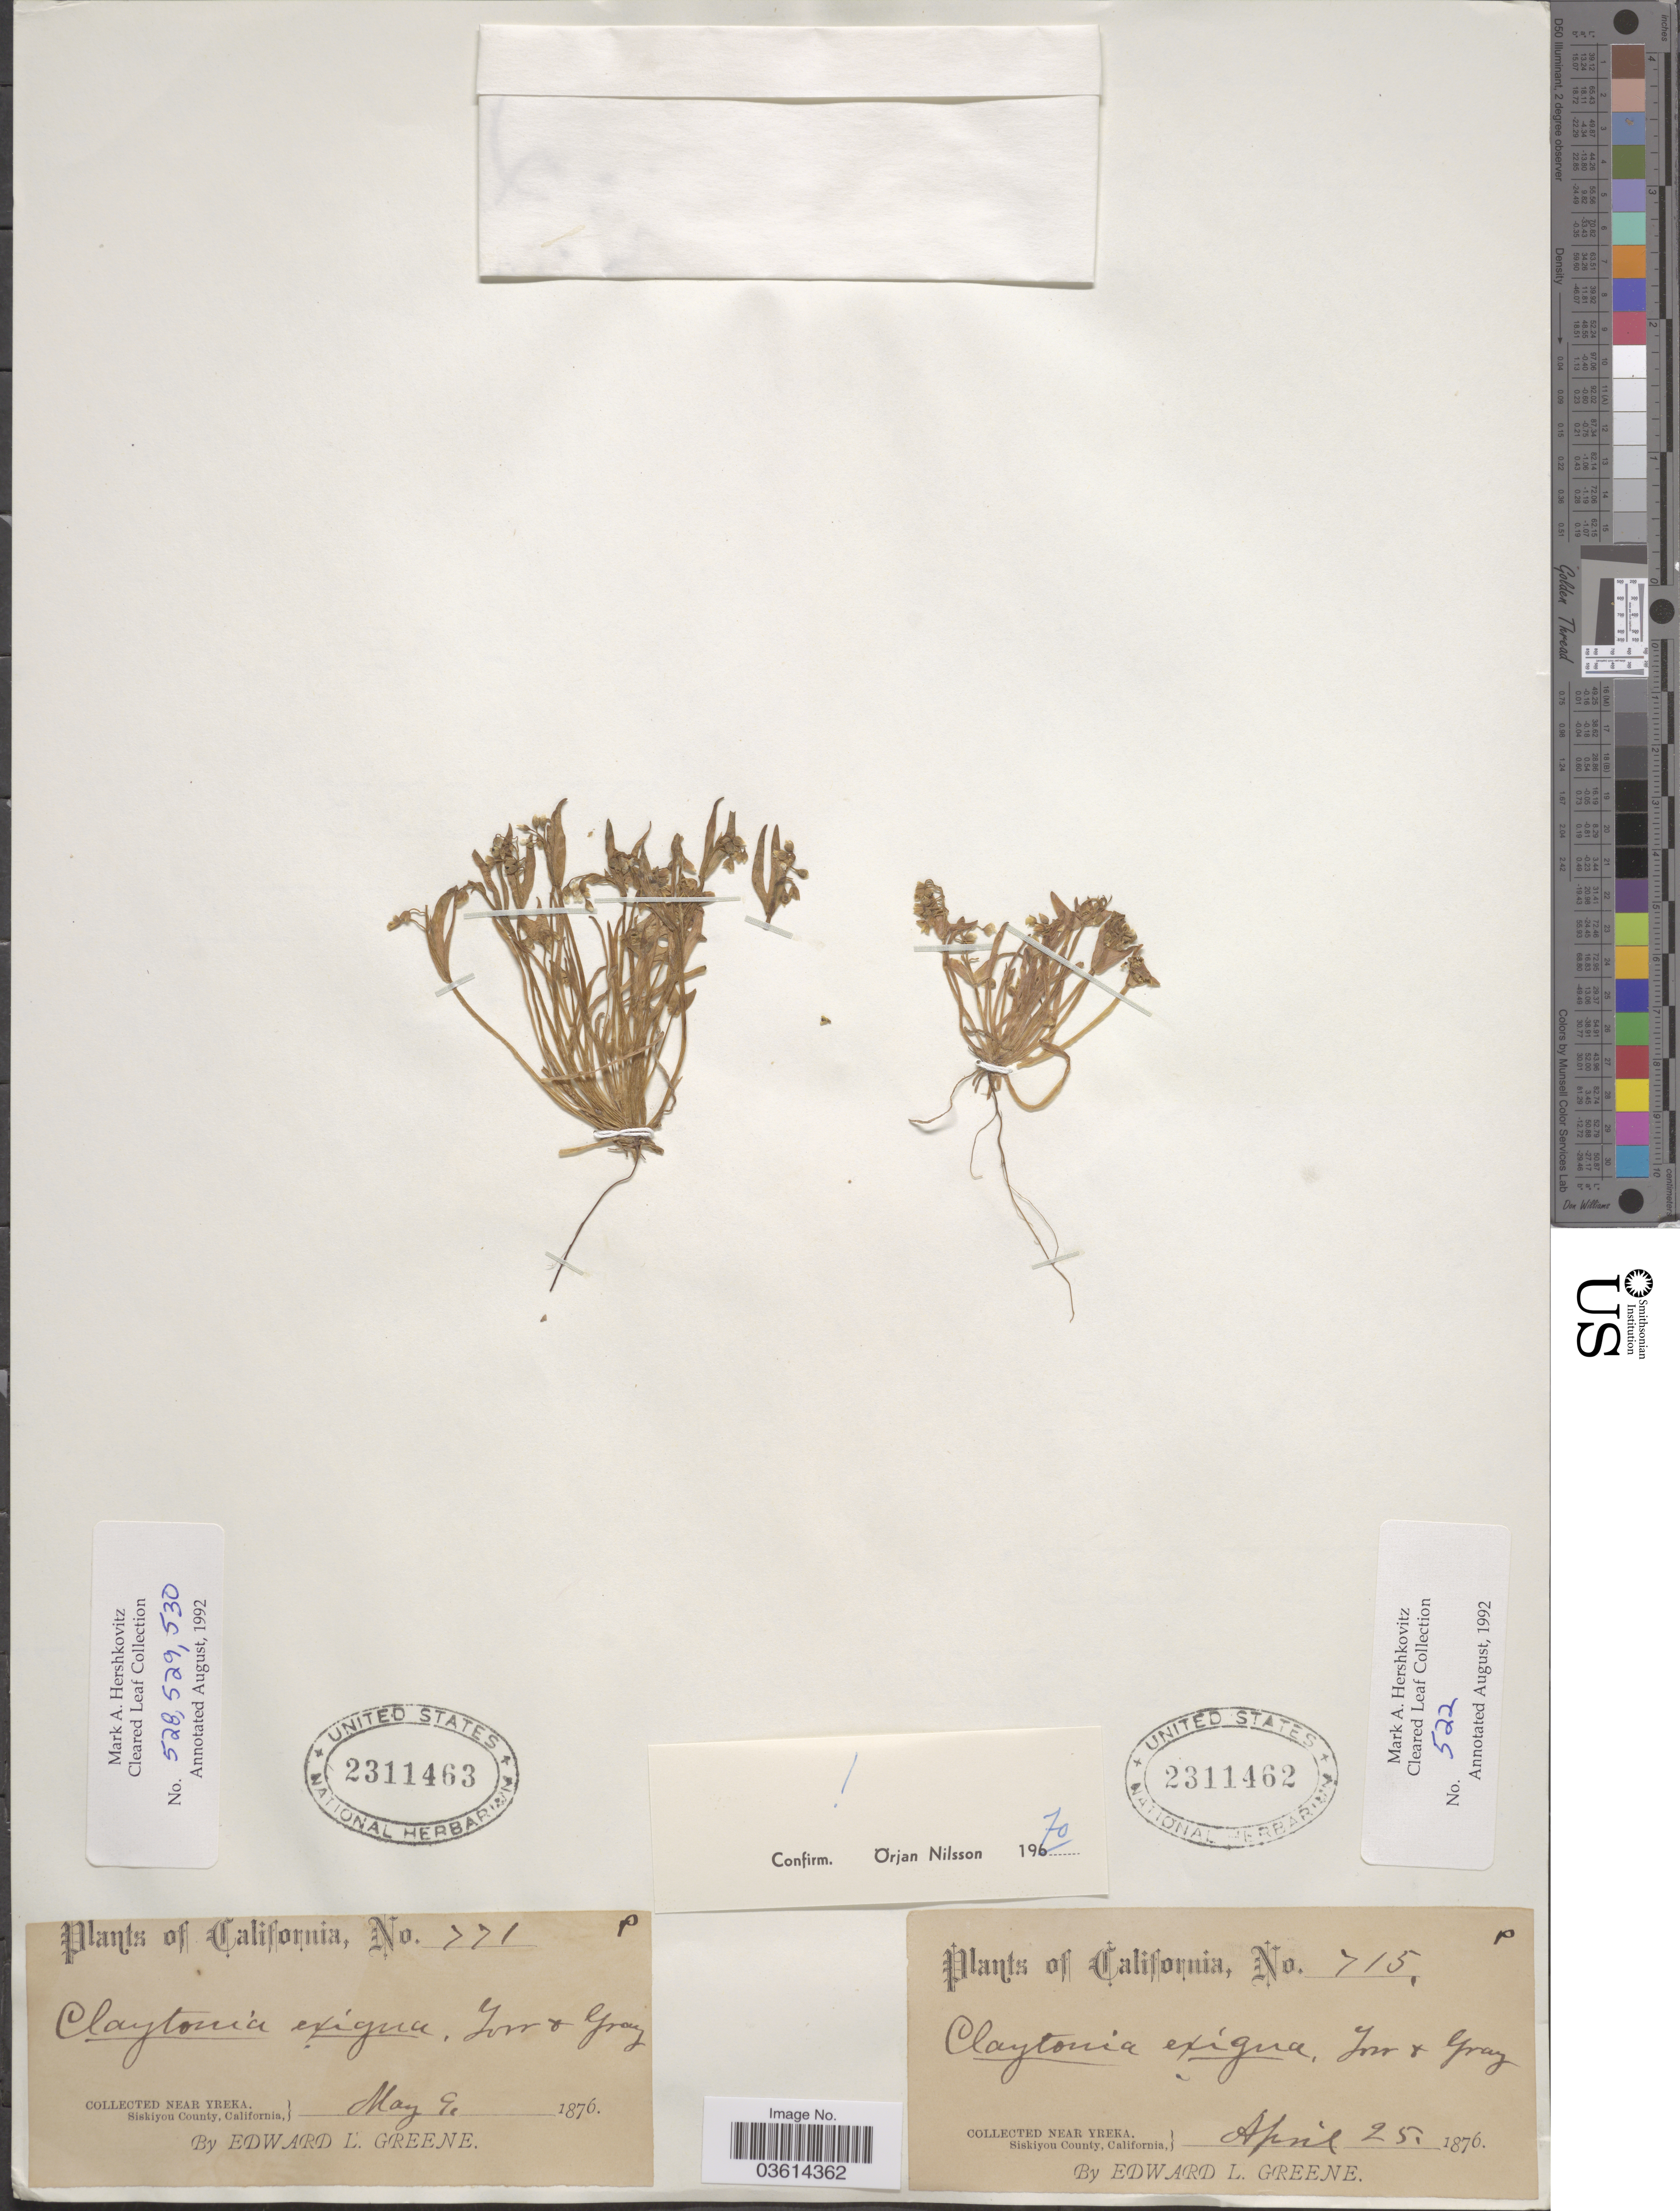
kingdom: Plantae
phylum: Tracheophyta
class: Magnoliopsida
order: Caryophyllales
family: Montiaceae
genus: Claytonia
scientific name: Claytonia exigua subsp. exigua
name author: (Douglas) Torr. & A. Gray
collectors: E. L. Greene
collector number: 771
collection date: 1876-05-09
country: United States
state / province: California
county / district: Siskiyou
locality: Near Yreka, Siskiyou County.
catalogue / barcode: US 2311463-2